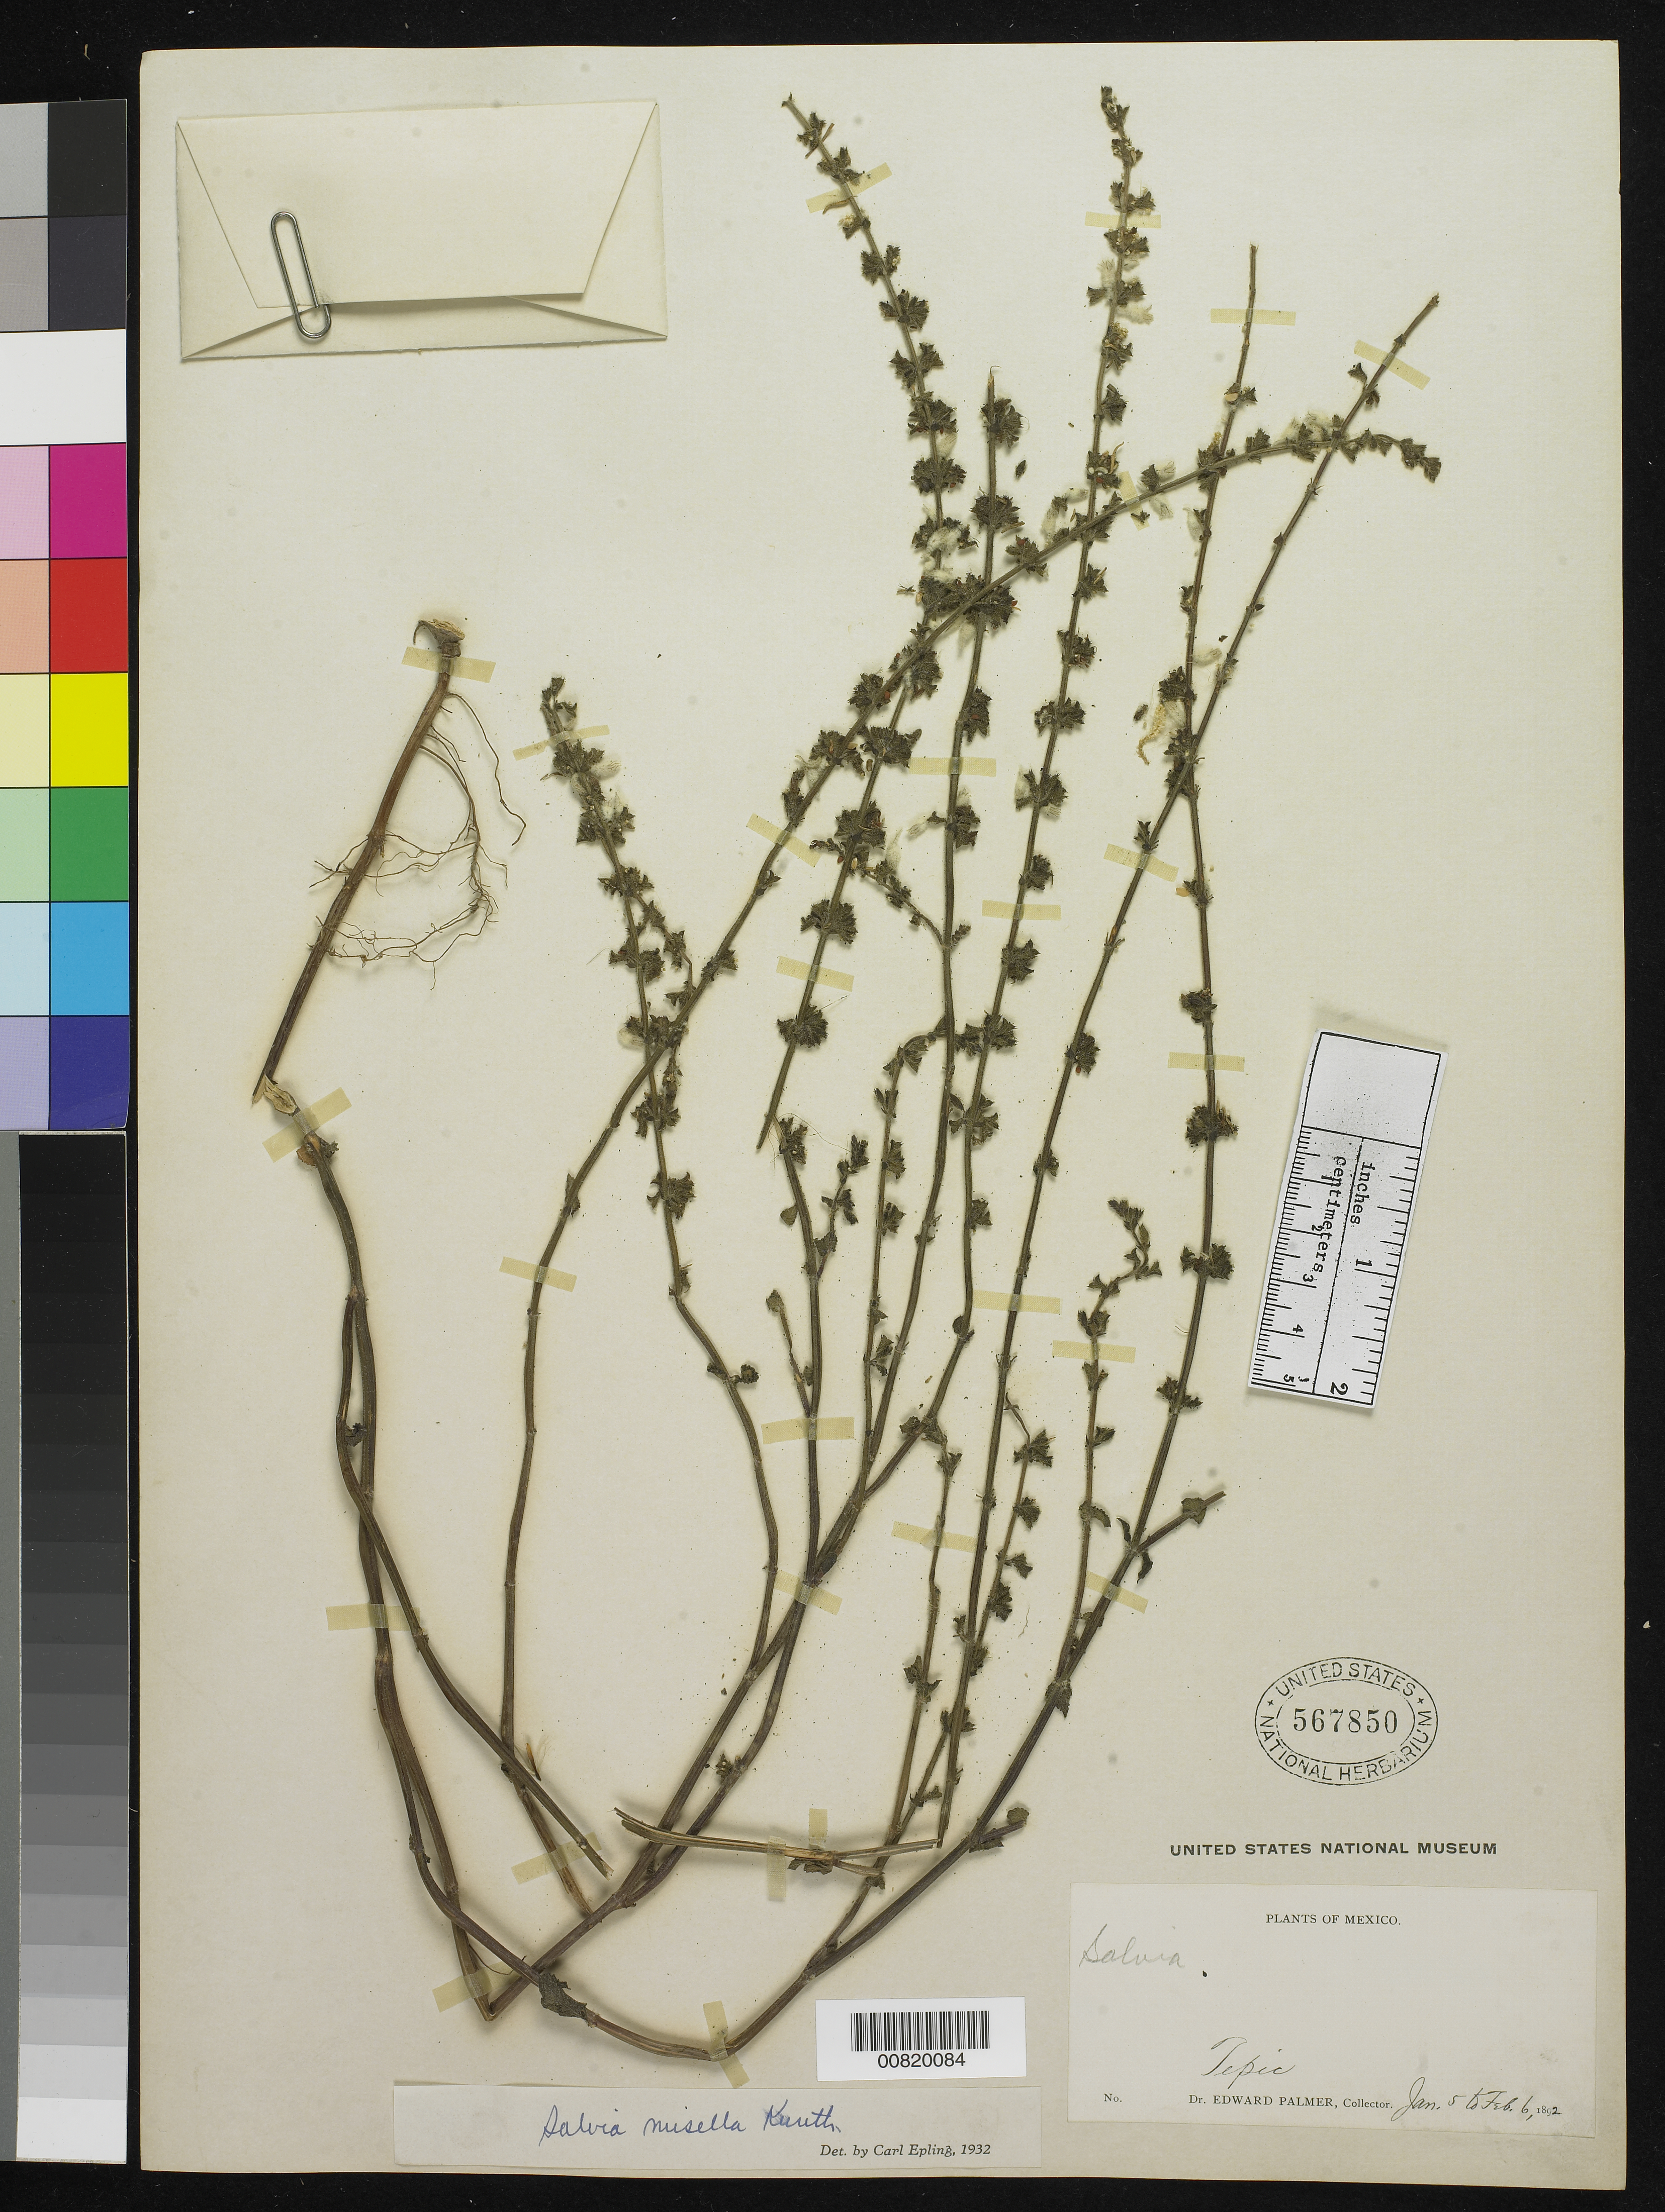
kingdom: Plantae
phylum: Tracheophyta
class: Magnoliopsida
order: Lamiales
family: Lamiaceae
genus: Salvia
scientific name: Salvia misella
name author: Kunth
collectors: E. Palmer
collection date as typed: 05 Jan 1892 to 06 Feb 1892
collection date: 1892-01-05/1892-02-06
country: Mexico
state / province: Nayarit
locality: Tepic, Nayarit.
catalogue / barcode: US 567850